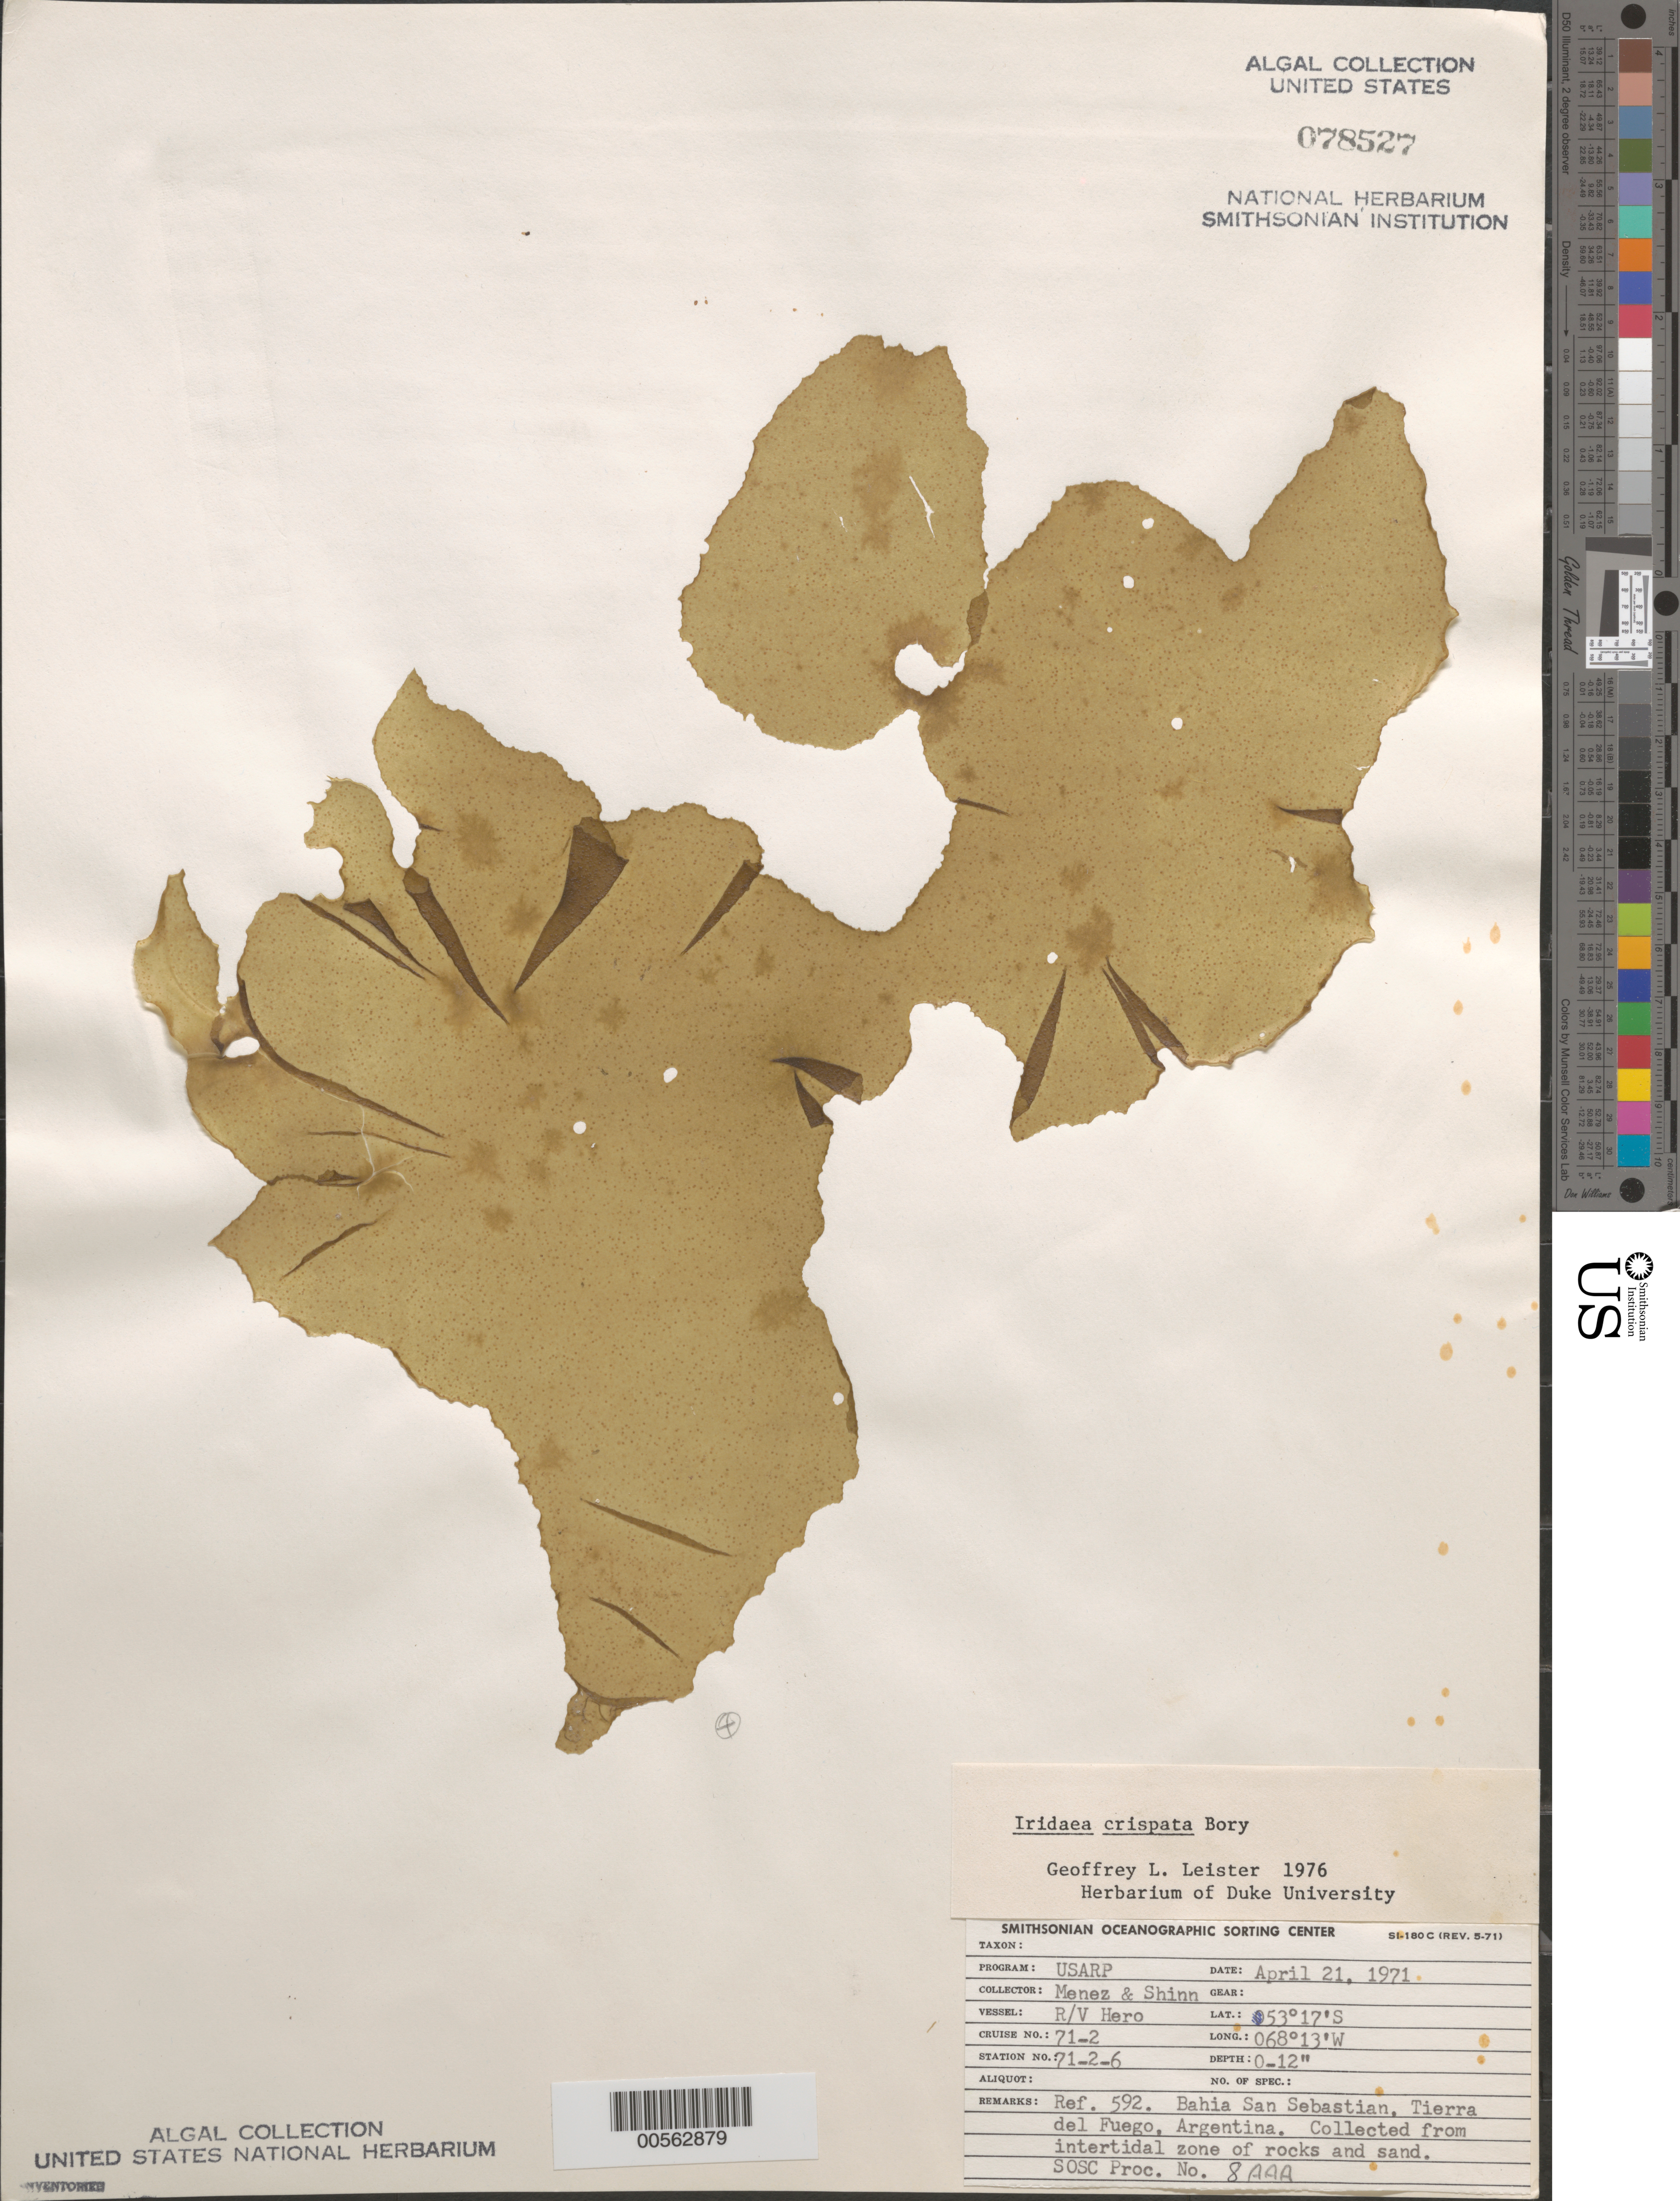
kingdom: Plantae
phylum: Rhodophyta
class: Florideophyceae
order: Gigartinales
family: Gigartinaceae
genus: Sarcothalia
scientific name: Sarcothalia crispata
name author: (Bory) Leister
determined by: Algae name updating Project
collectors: Meñez & -. Shinn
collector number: Station 71-2-6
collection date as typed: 21 Apr 1969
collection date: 1969-04-21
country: Argentina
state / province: Tierra del Fuego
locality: Bahia San Sebastian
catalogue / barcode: US 78527